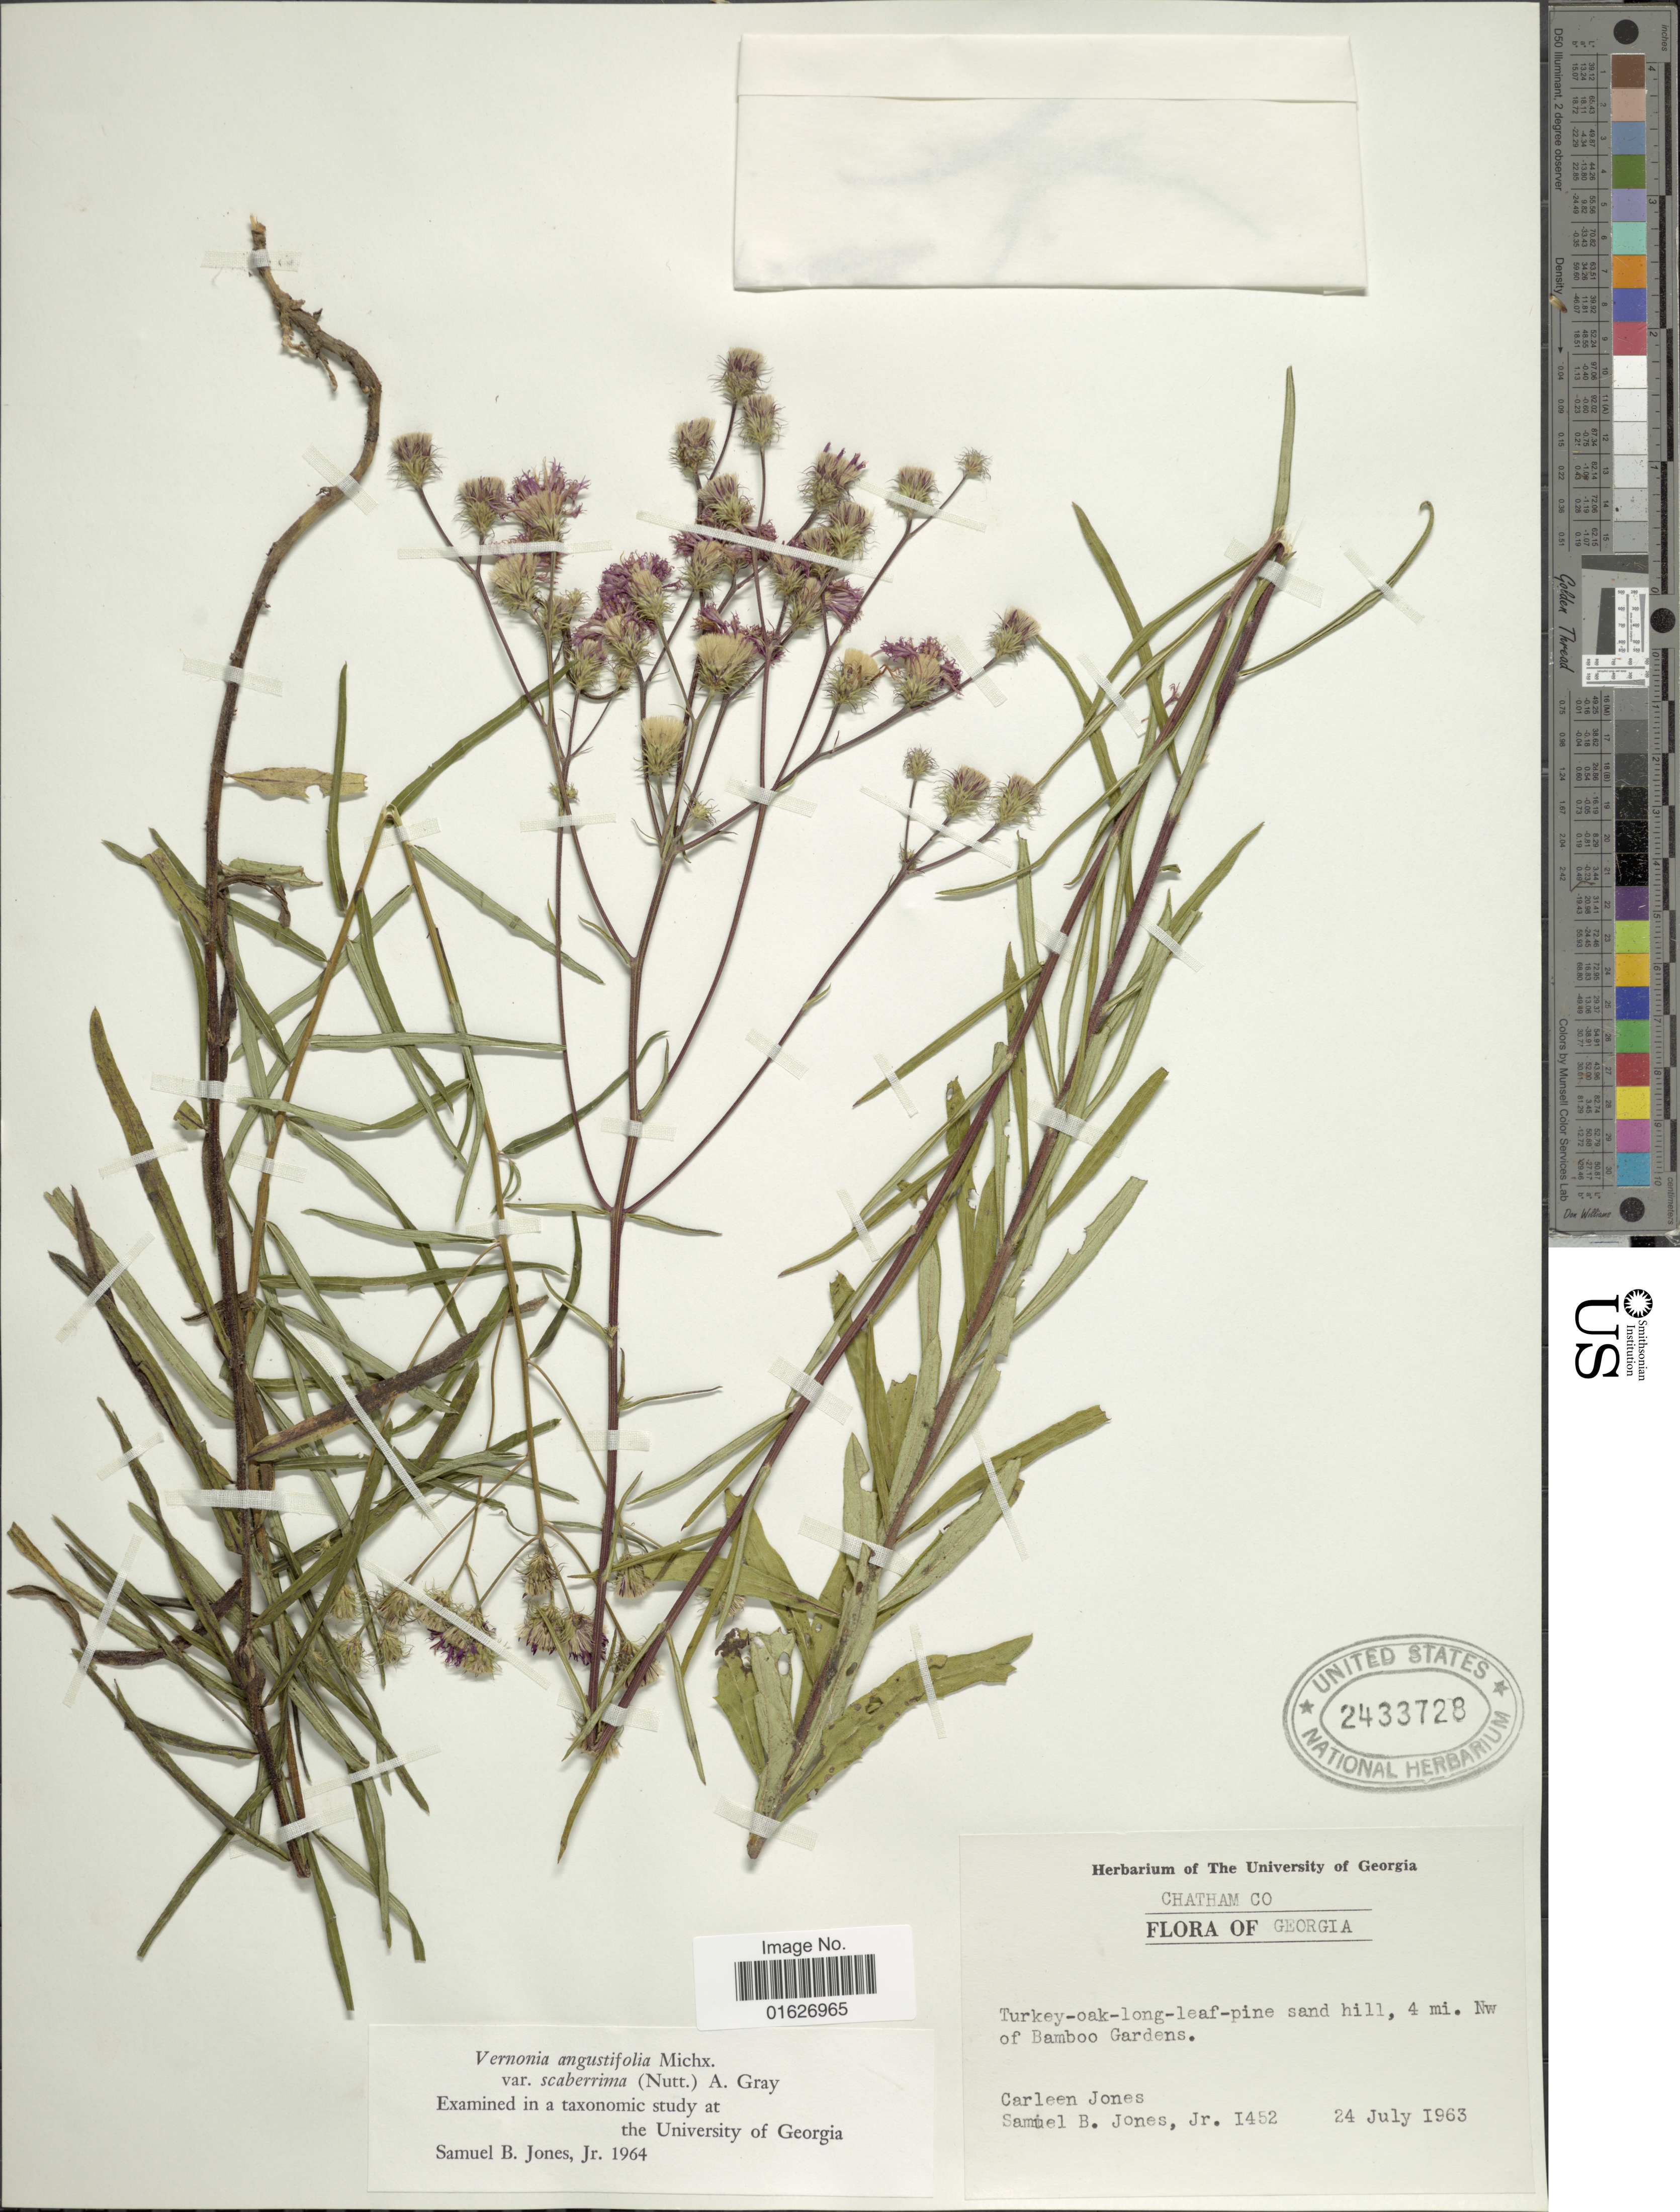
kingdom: Plantae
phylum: Tracheophyta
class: Magnoliopsida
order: Asterales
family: Asteraceae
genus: Vernonia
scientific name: Vernonia angustifolia var. scaberrima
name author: (Nutt.) A. Gray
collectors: Carleen Jones & S. B. Jones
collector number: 1452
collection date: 1963-07-24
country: United States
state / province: Georgia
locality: Chatham Co., Turkey-oak-long-leaf-pine sand hill, 4 mi. Nw of Bamboo Gardens.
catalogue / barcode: US 2433728